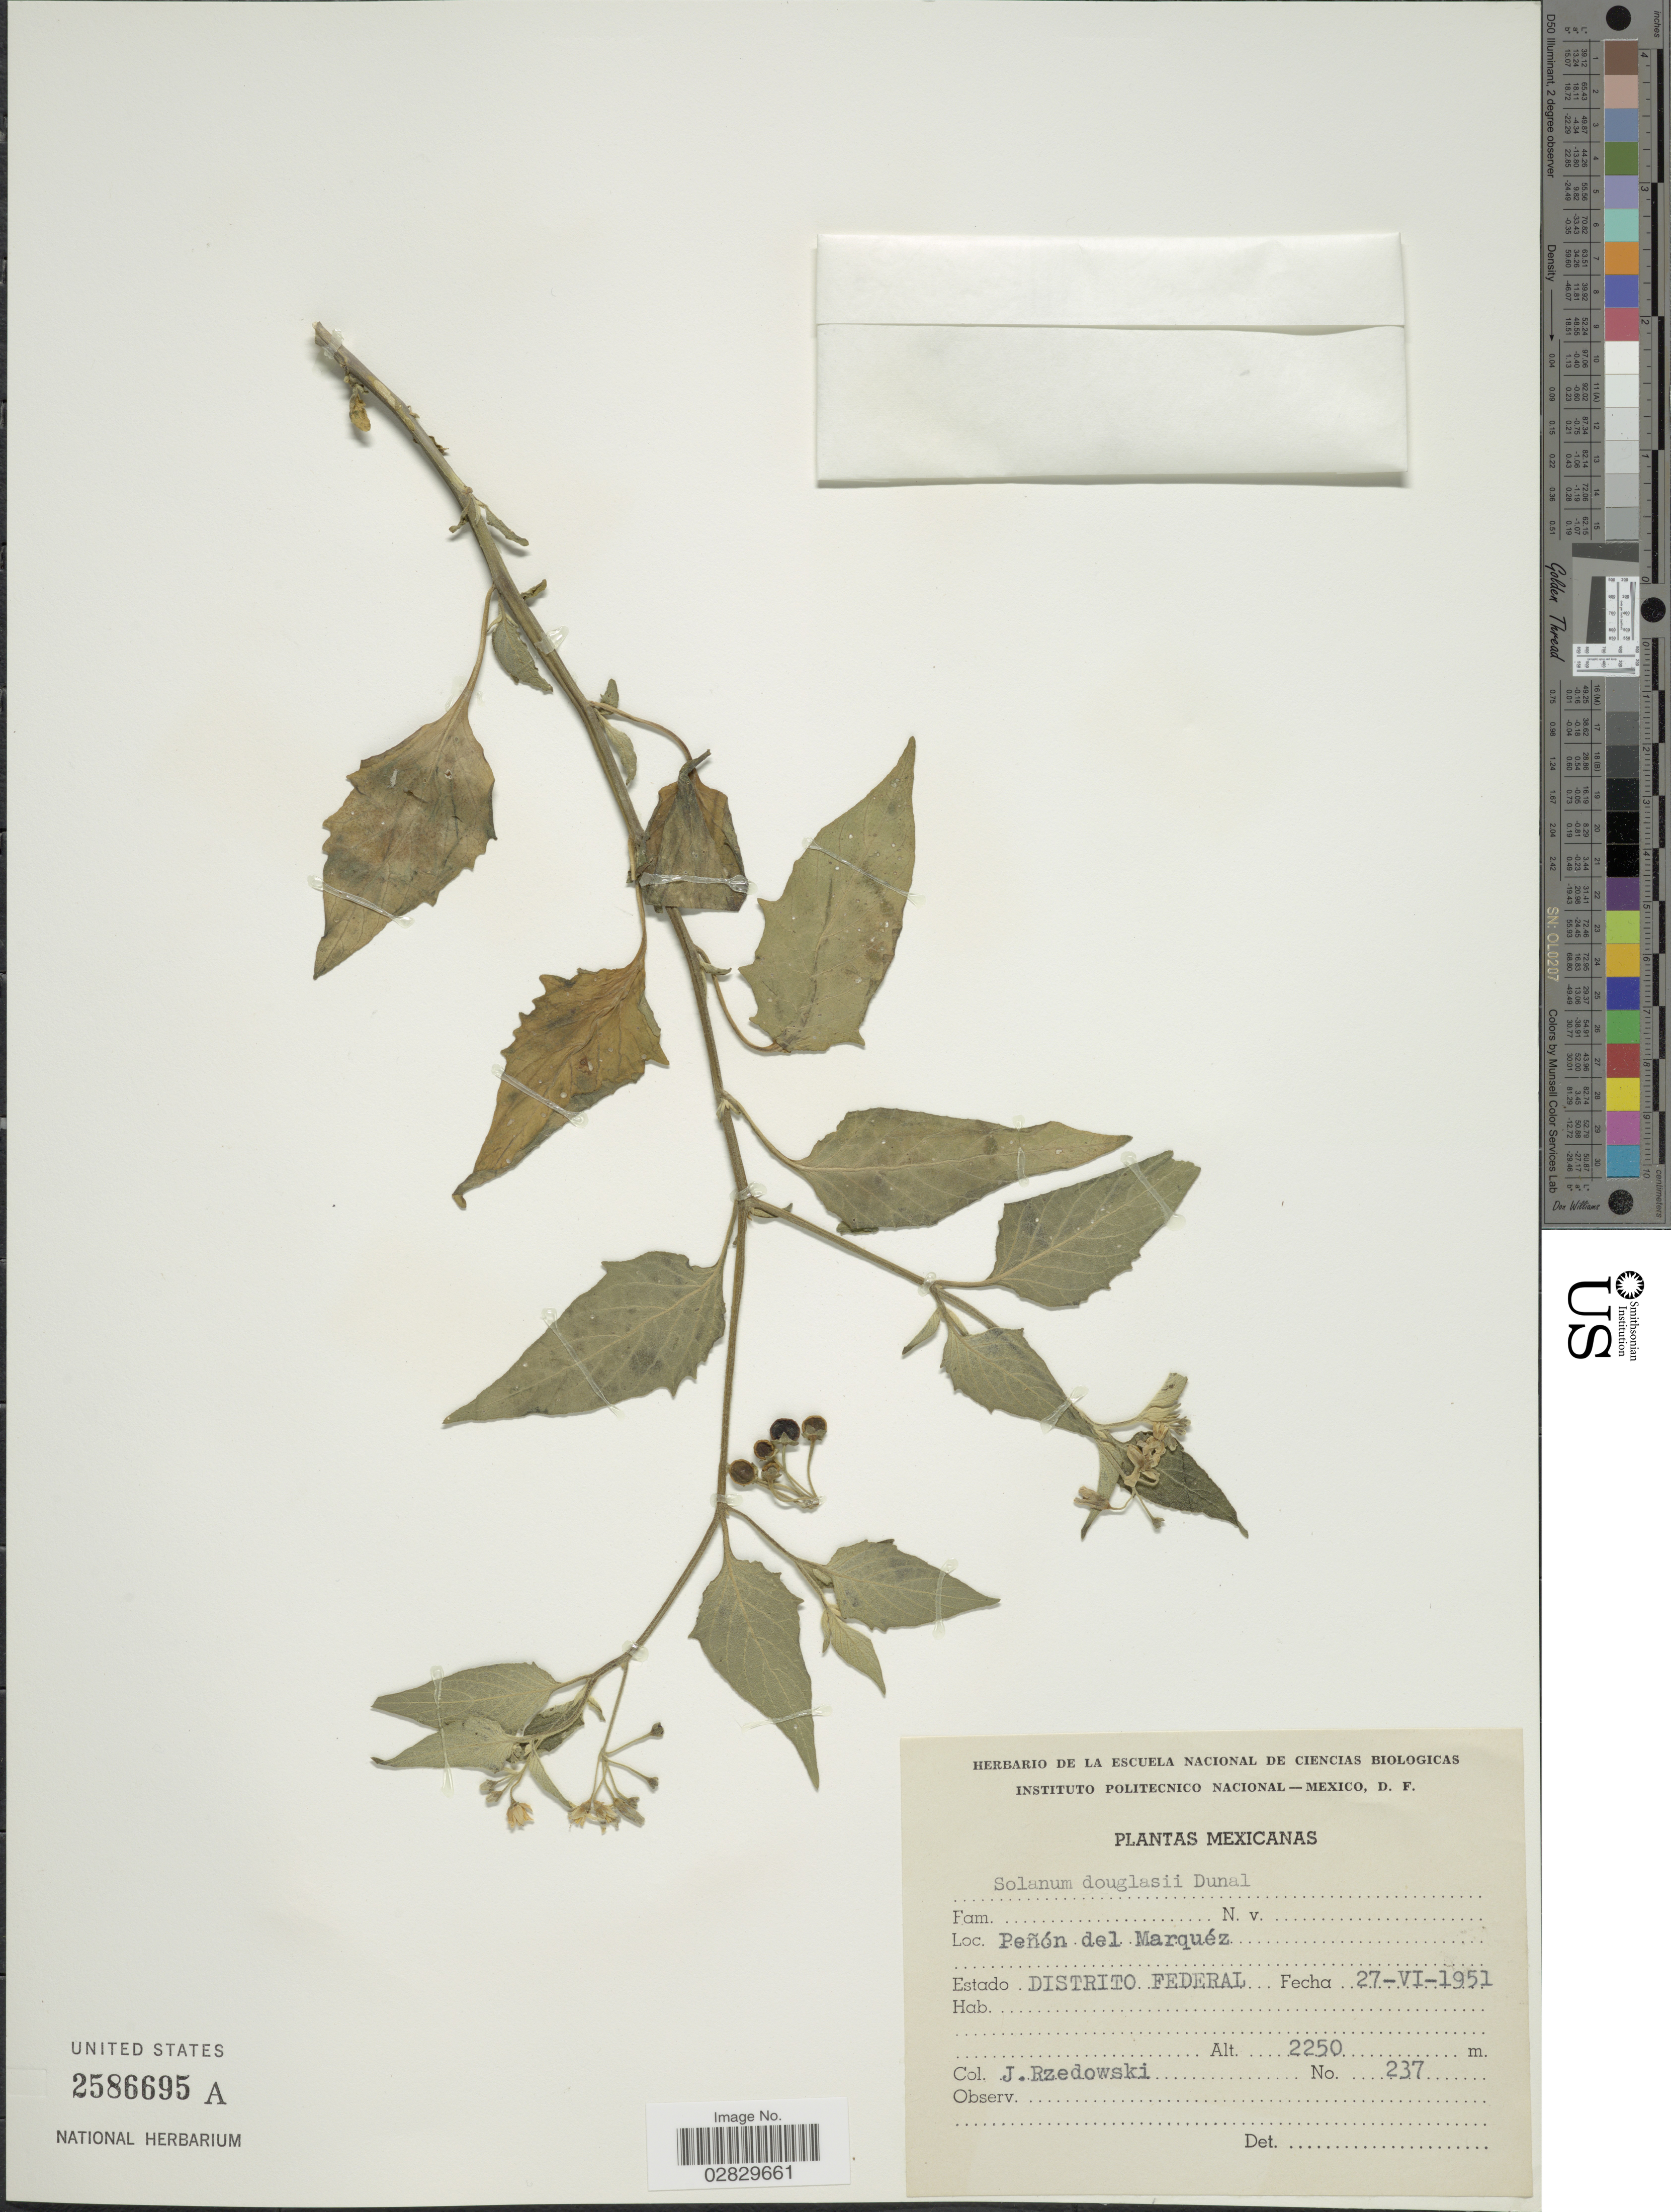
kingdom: Plantae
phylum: Tracheophyta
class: Magnoliopsida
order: Solanales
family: Solanaceae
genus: Solanum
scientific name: Solanum douglasii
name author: Dunal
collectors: J. Rzedowski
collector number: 237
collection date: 1951-06-27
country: Mexico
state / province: Distrito Federal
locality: Peñon del Marquéz.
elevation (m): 2250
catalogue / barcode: US 2586695A